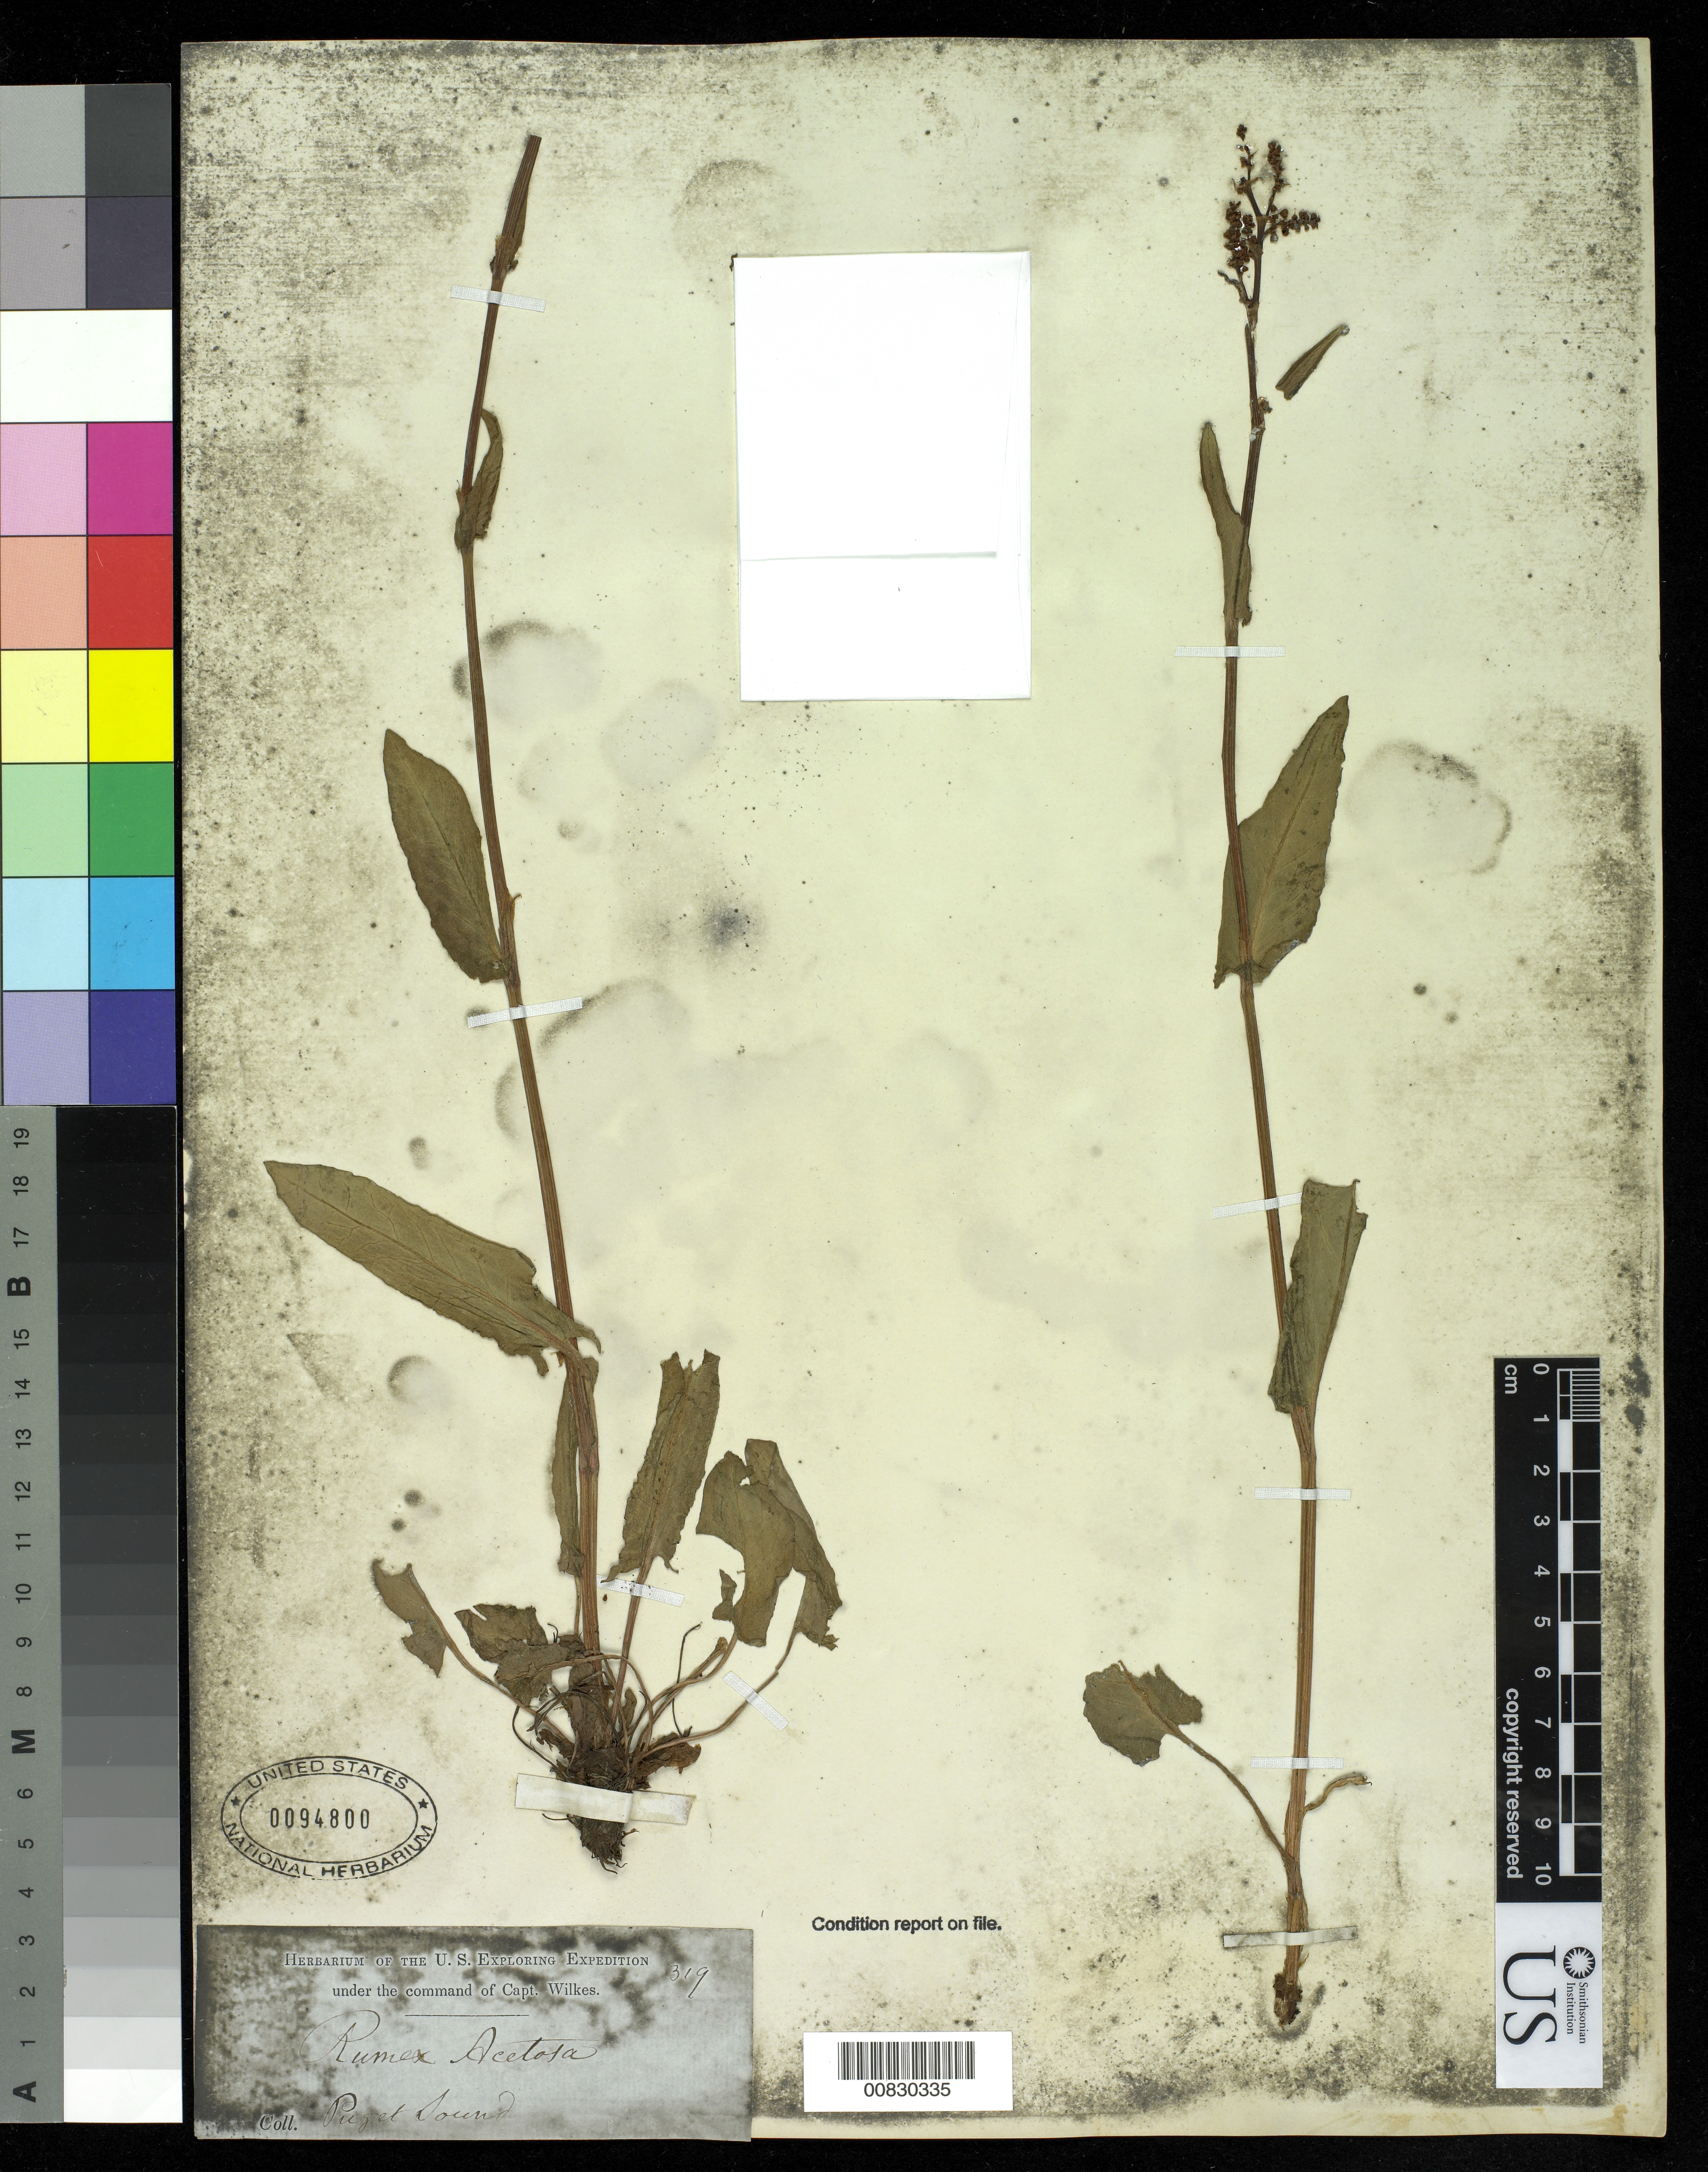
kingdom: Plantae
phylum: Tracheophyta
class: Magnoliopsida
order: Caryophyllales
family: Polygonaceae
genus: Rumex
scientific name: Rumex acetosa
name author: L.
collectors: Wilkes Explor. Exped.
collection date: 1838/1842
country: United States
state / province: Washington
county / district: King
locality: Puget Sound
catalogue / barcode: US 94800